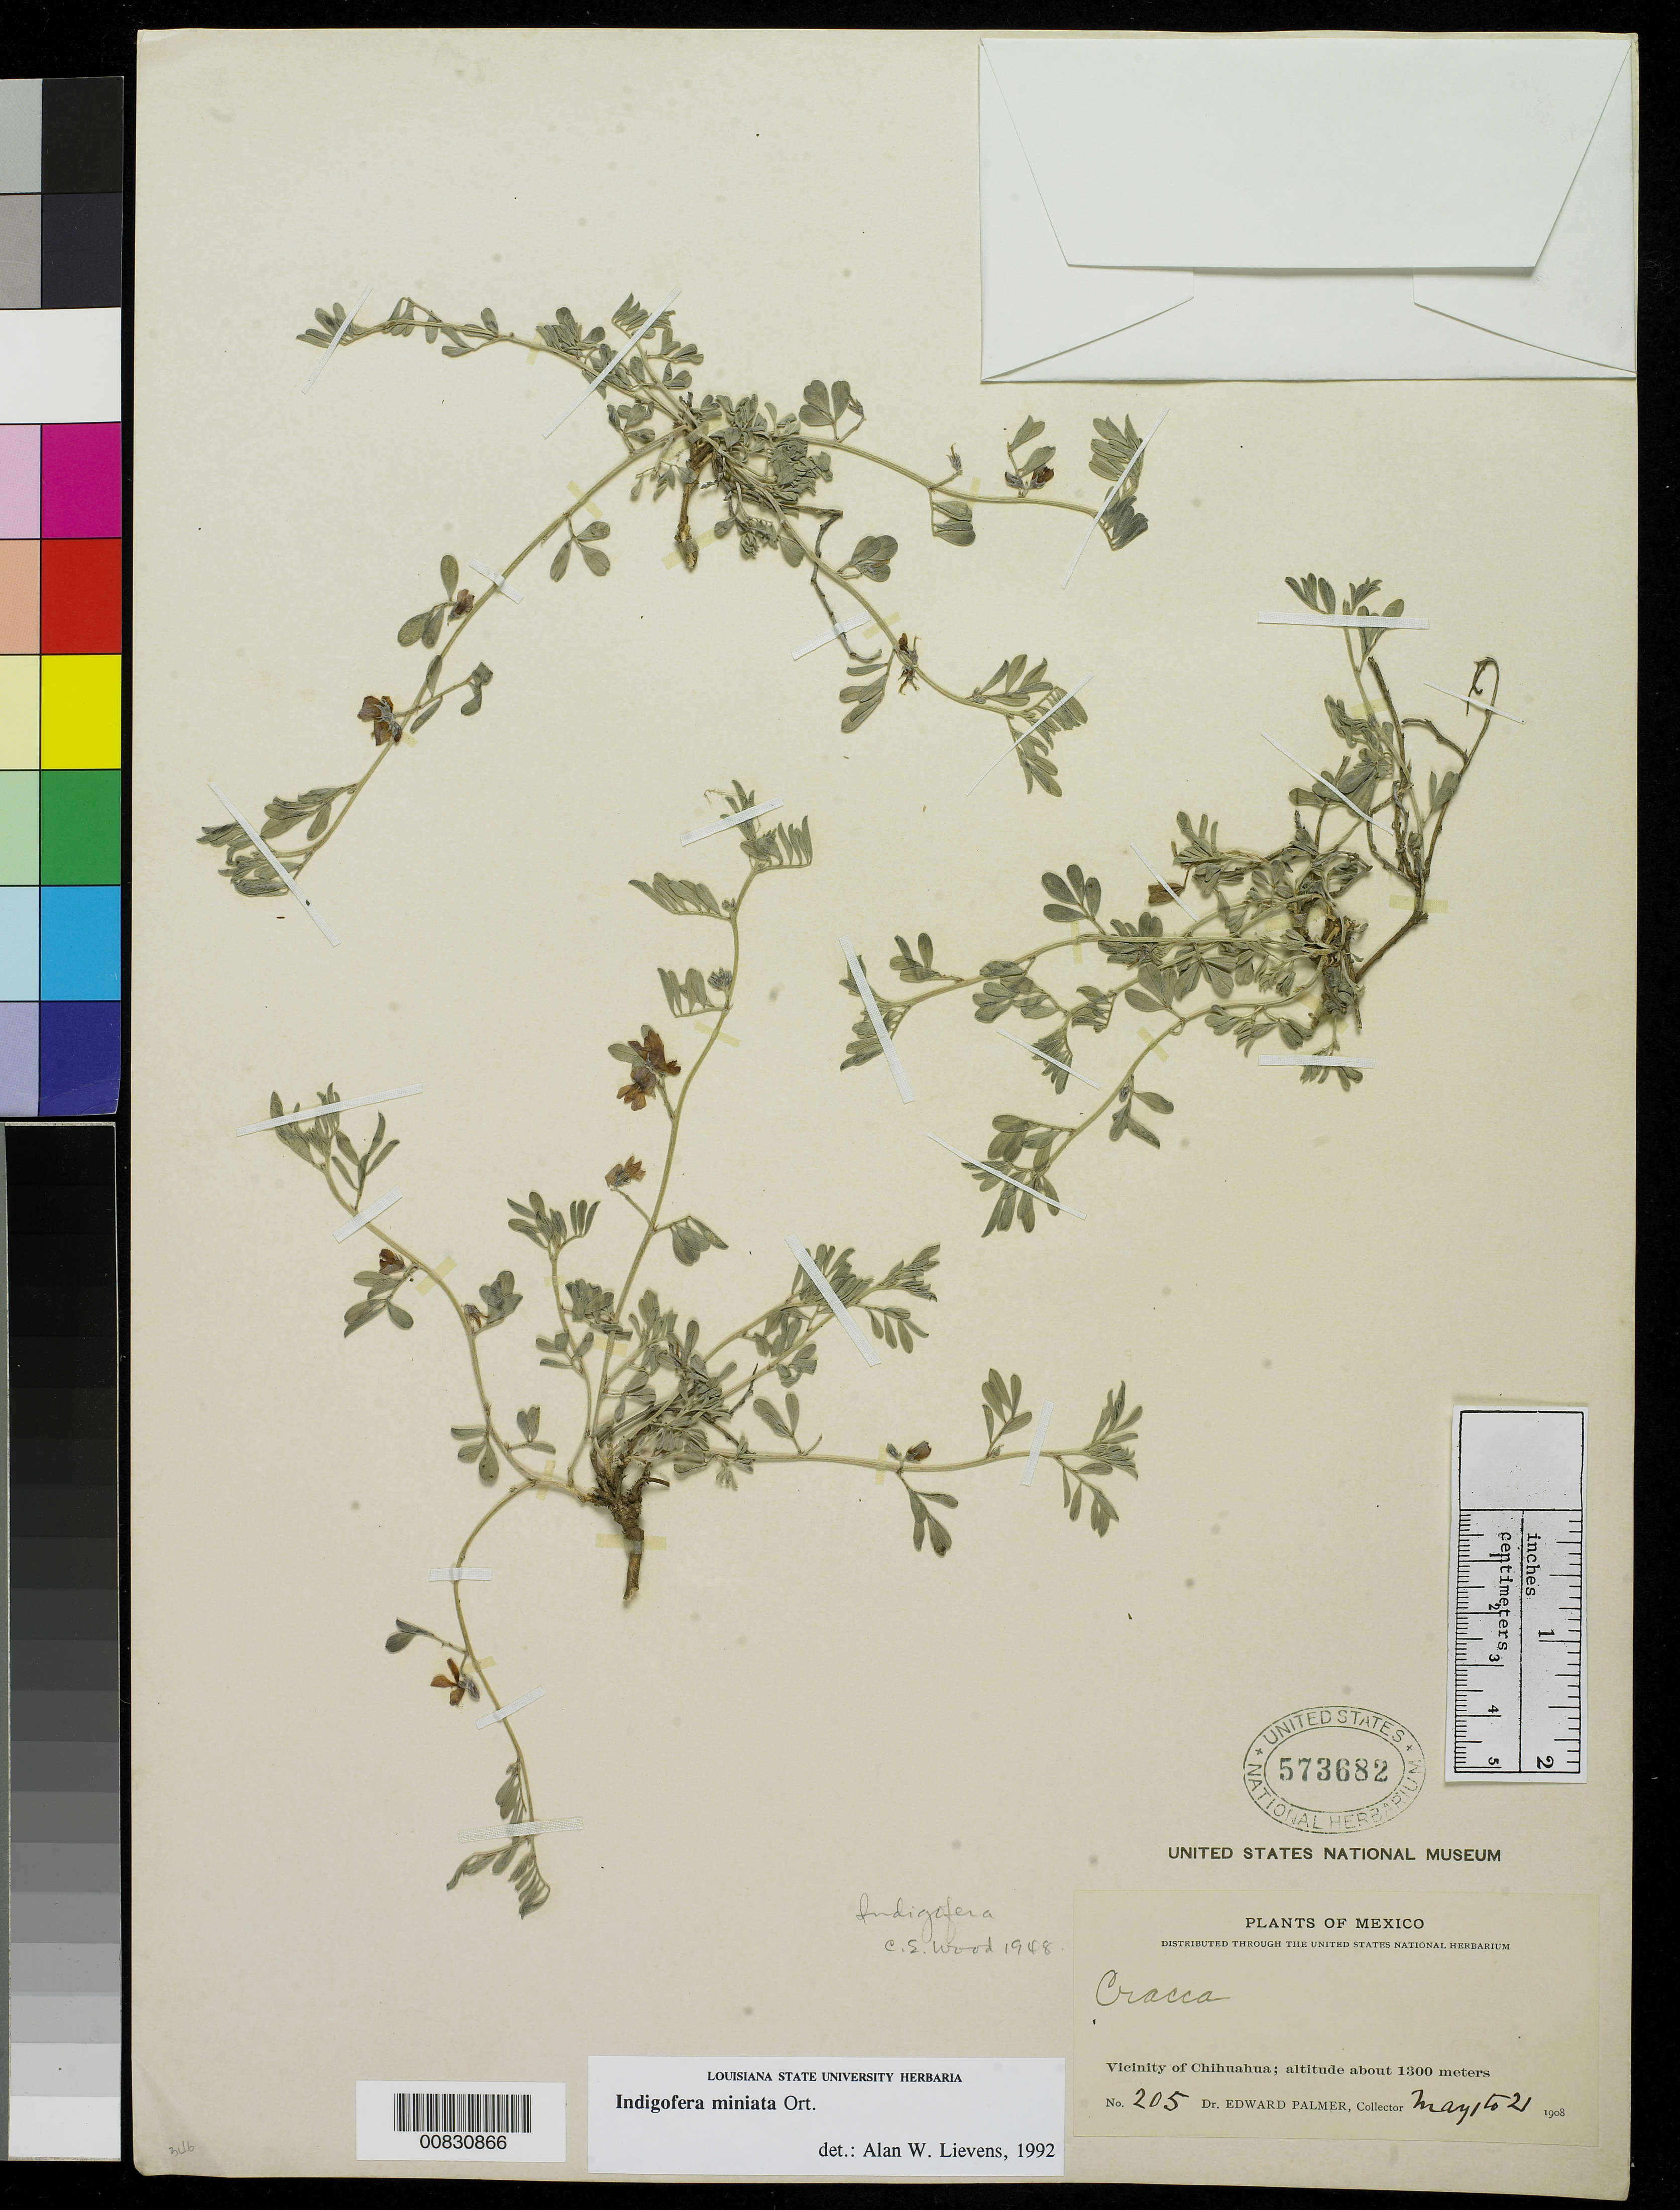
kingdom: Plantae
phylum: Tracheophyta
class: Magnoliopsida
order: Fabales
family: Fabaceae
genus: Indigofera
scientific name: Indigofera miniata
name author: Orteg.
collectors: E. Palmer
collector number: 205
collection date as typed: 01 May 1908 to 21 May 1908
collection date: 1908-05-01/1908-05-21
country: Mexico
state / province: Chihuahua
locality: Vicinity of Chihuahua.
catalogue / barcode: US 573682